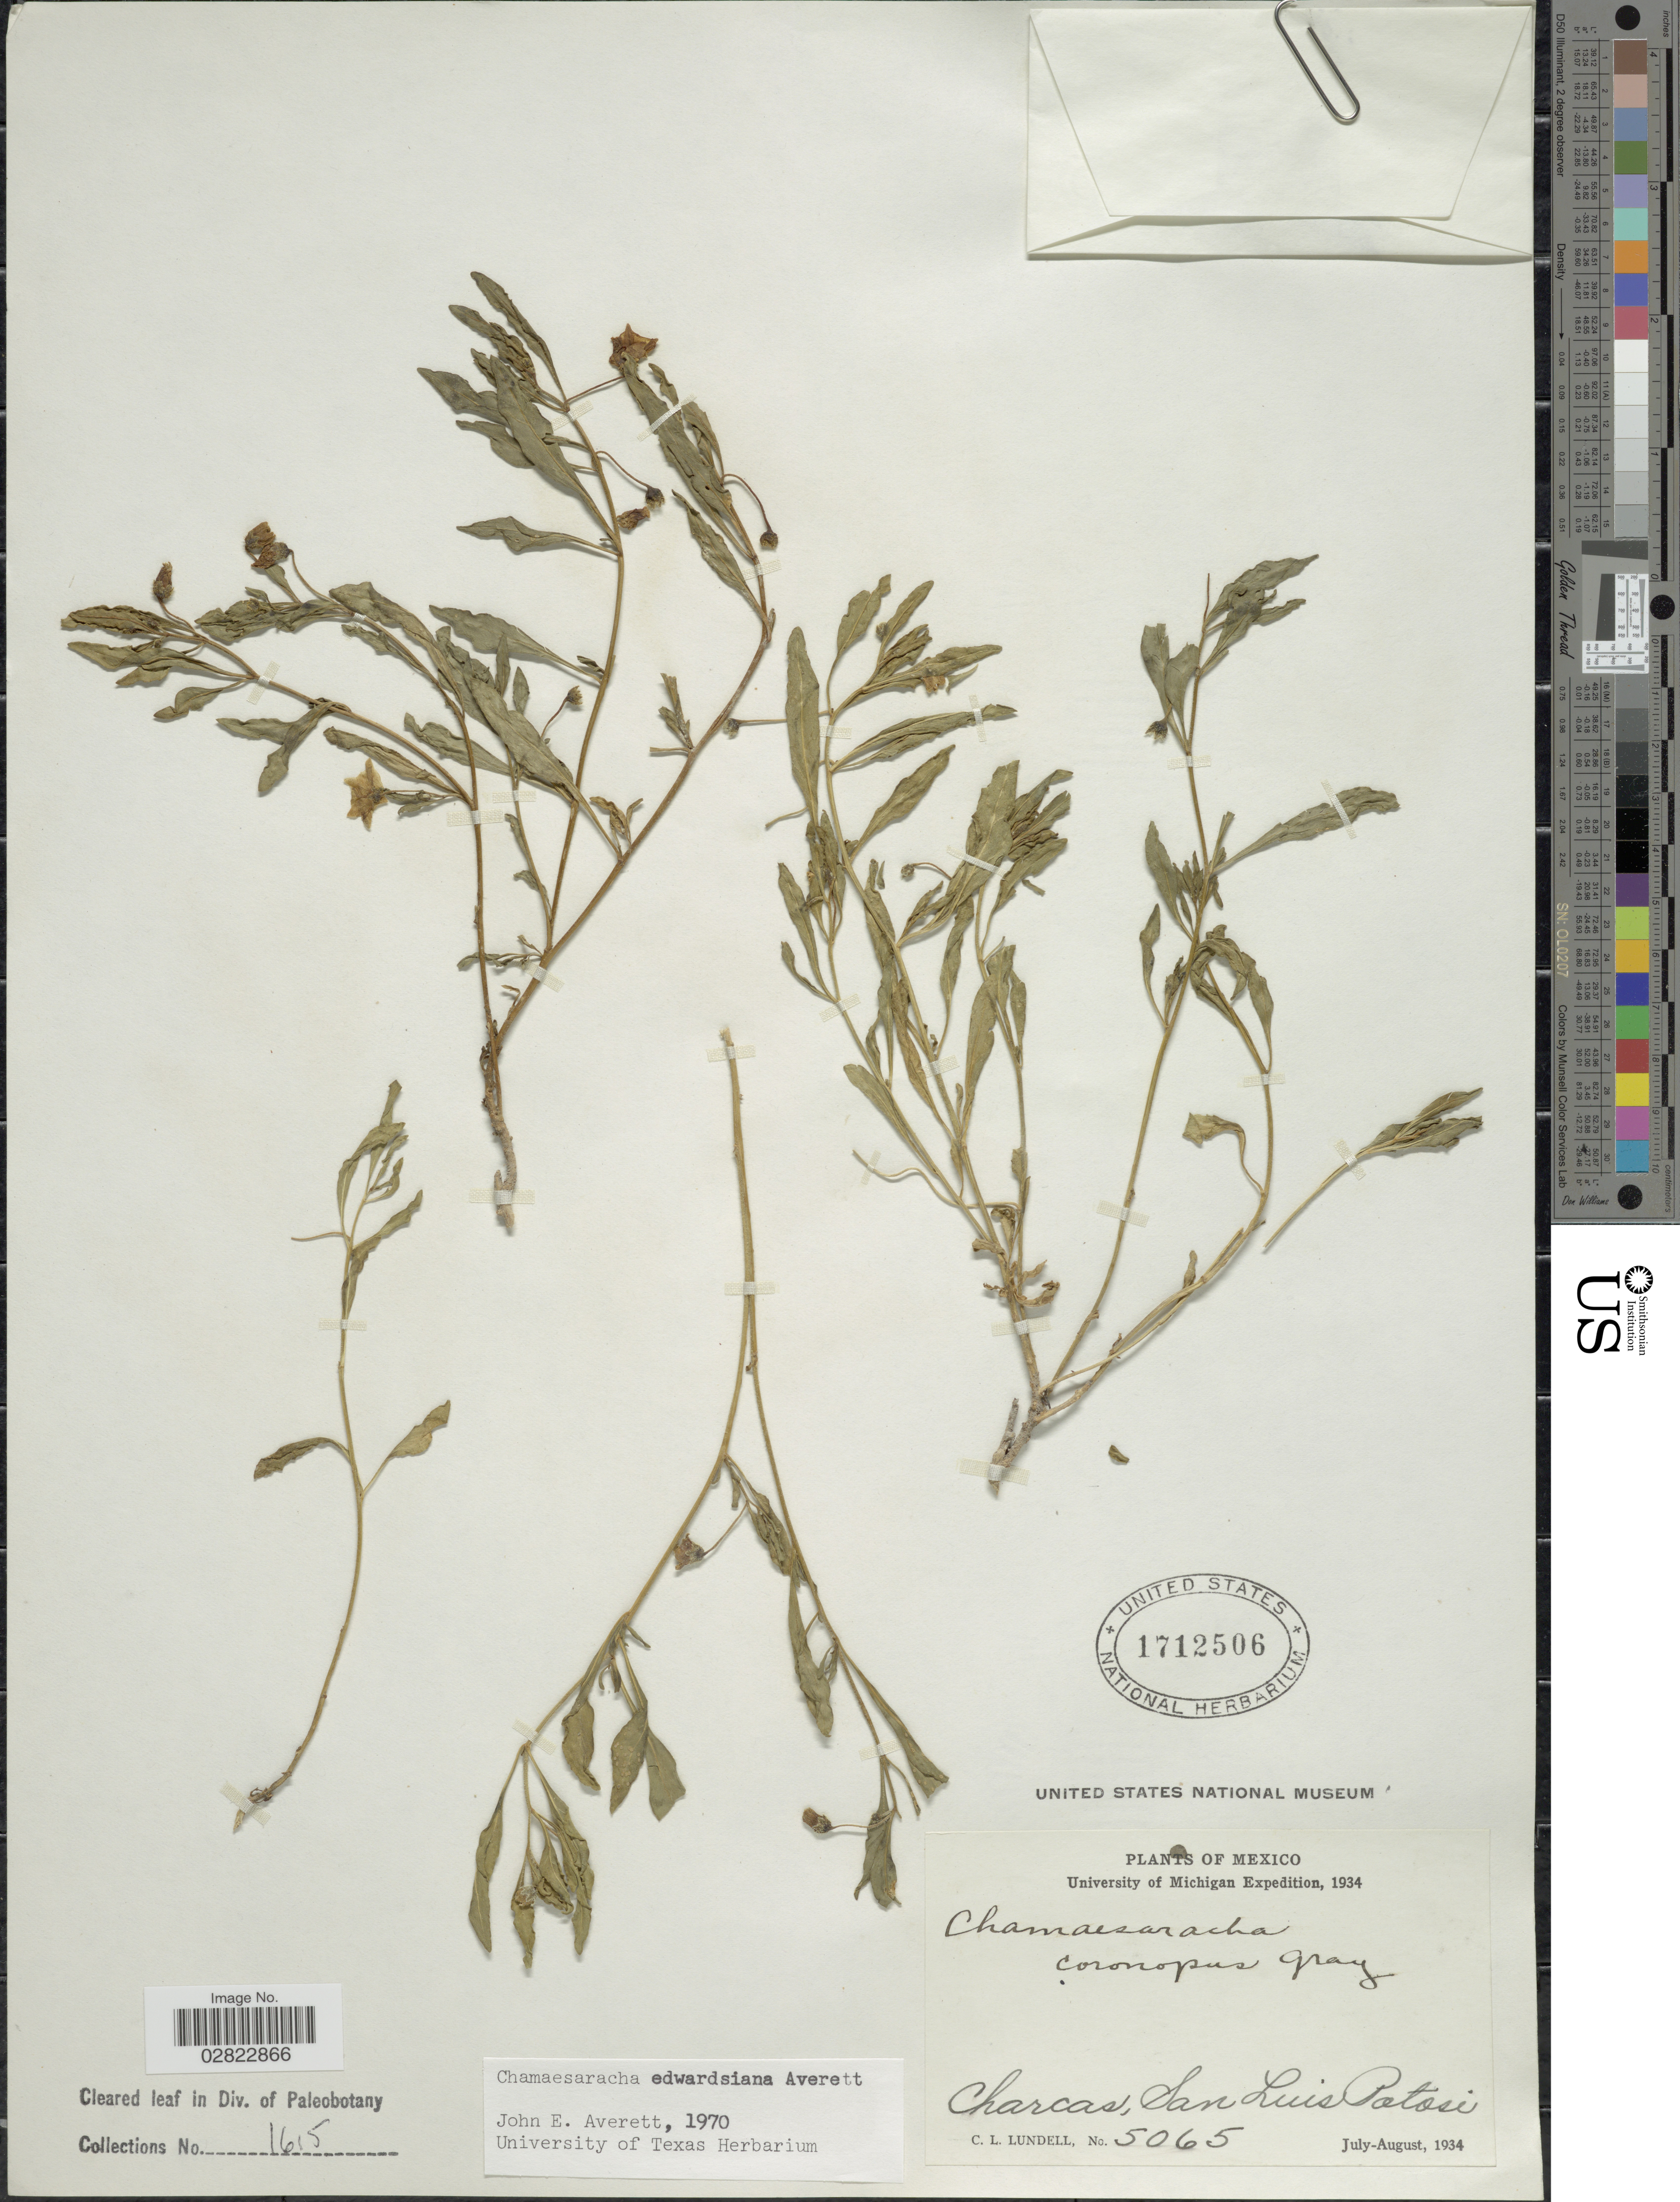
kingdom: Plantae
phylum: Tracheophyta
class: Magnoliopsida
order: Solanales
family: Solanaceae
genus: Chamaesaracha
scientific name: Chamaesaracha edwardsiana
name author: Averett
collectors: C. L. Lundell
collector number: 5065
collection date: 1934-07/1934-08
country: Mexico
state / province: San Luis Potosí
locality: Charcas.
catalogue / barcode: US 1712506